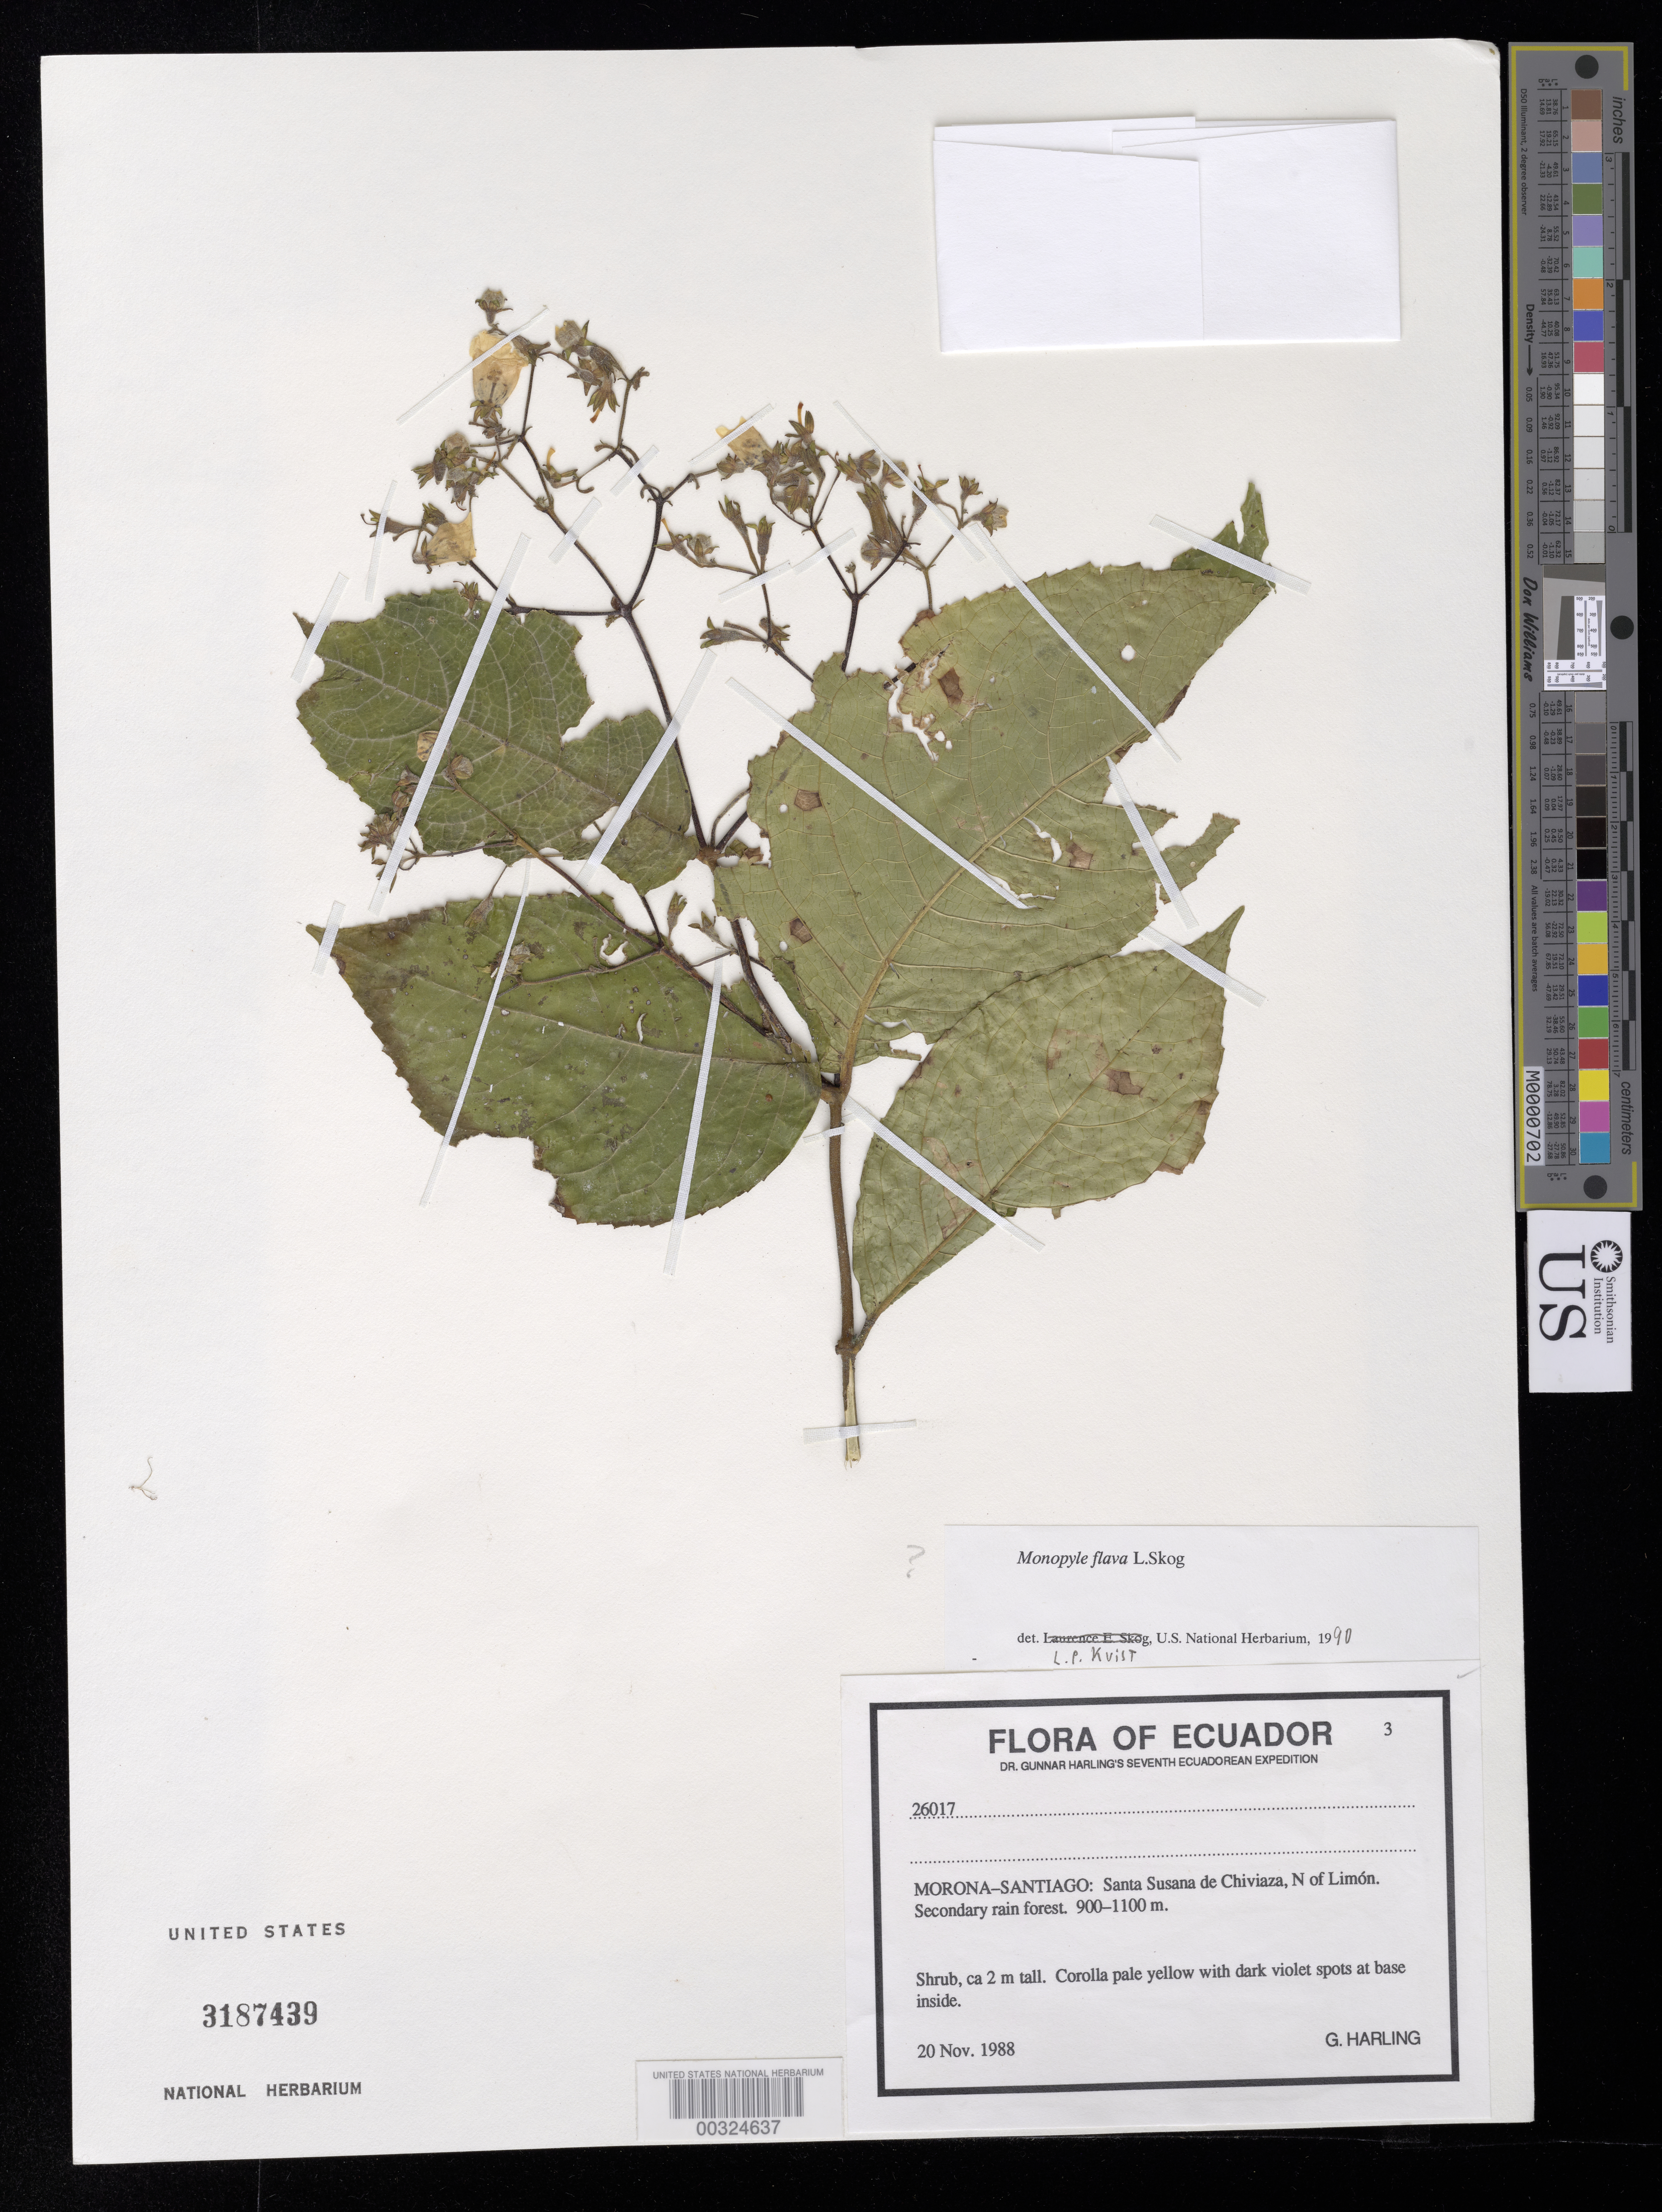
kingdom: Plantae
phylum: Tracheophyta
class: Magnoliopsida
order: Lamiales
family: Gesneriaceae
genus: Monopyle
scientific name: Monopyle flava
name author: L.E. Skog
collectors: G. Harling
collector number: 26017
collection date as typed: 20 Nov 1988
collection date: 1988-11-20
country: Ecuador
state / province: Morona-Santiago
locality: Santa Susana de Chiviaza, N of Limon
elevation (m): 900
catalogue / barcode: US 3187439